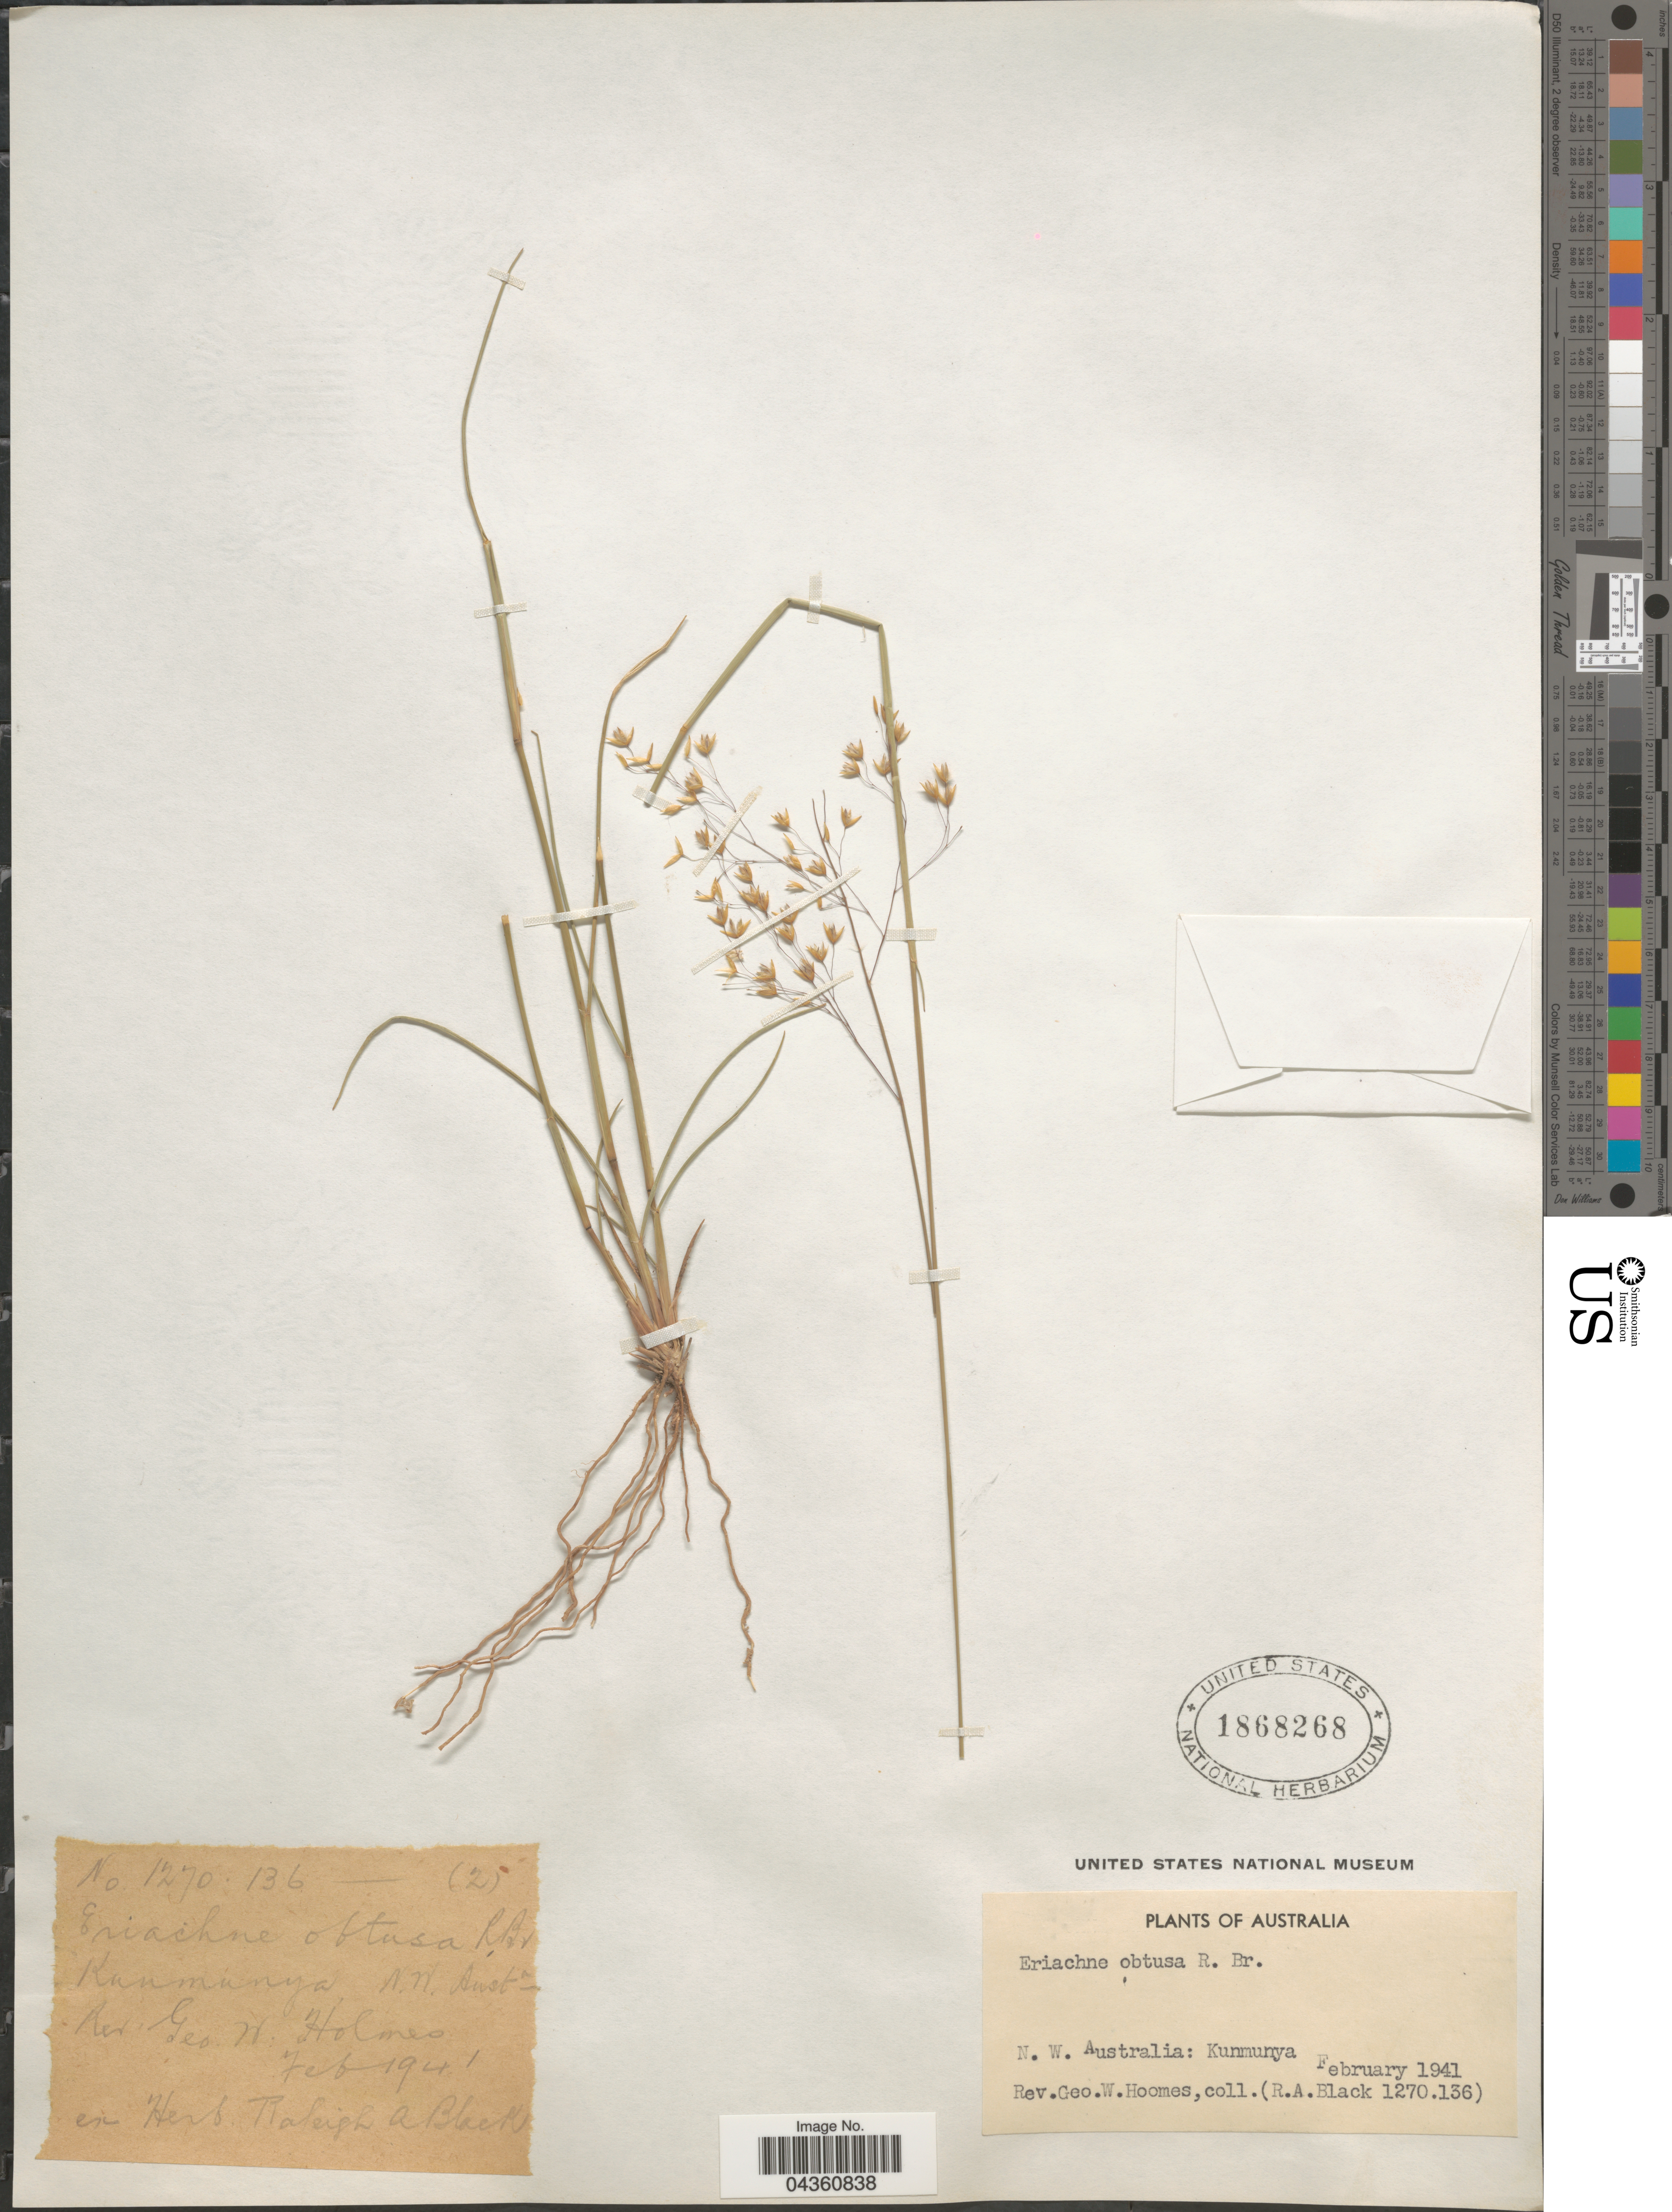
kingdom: Plantae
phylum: Tracheophyta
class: Liliopsida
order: Poales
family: Poaceae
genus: Eriachne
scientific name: Eriachne obtusa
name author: R. Br.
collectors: G. Holmes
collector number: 1270.136(2)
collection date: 1941-02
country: Australia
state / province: Western Australia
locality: N. W. Australia: Kunmunya.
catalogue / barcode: US 1868268